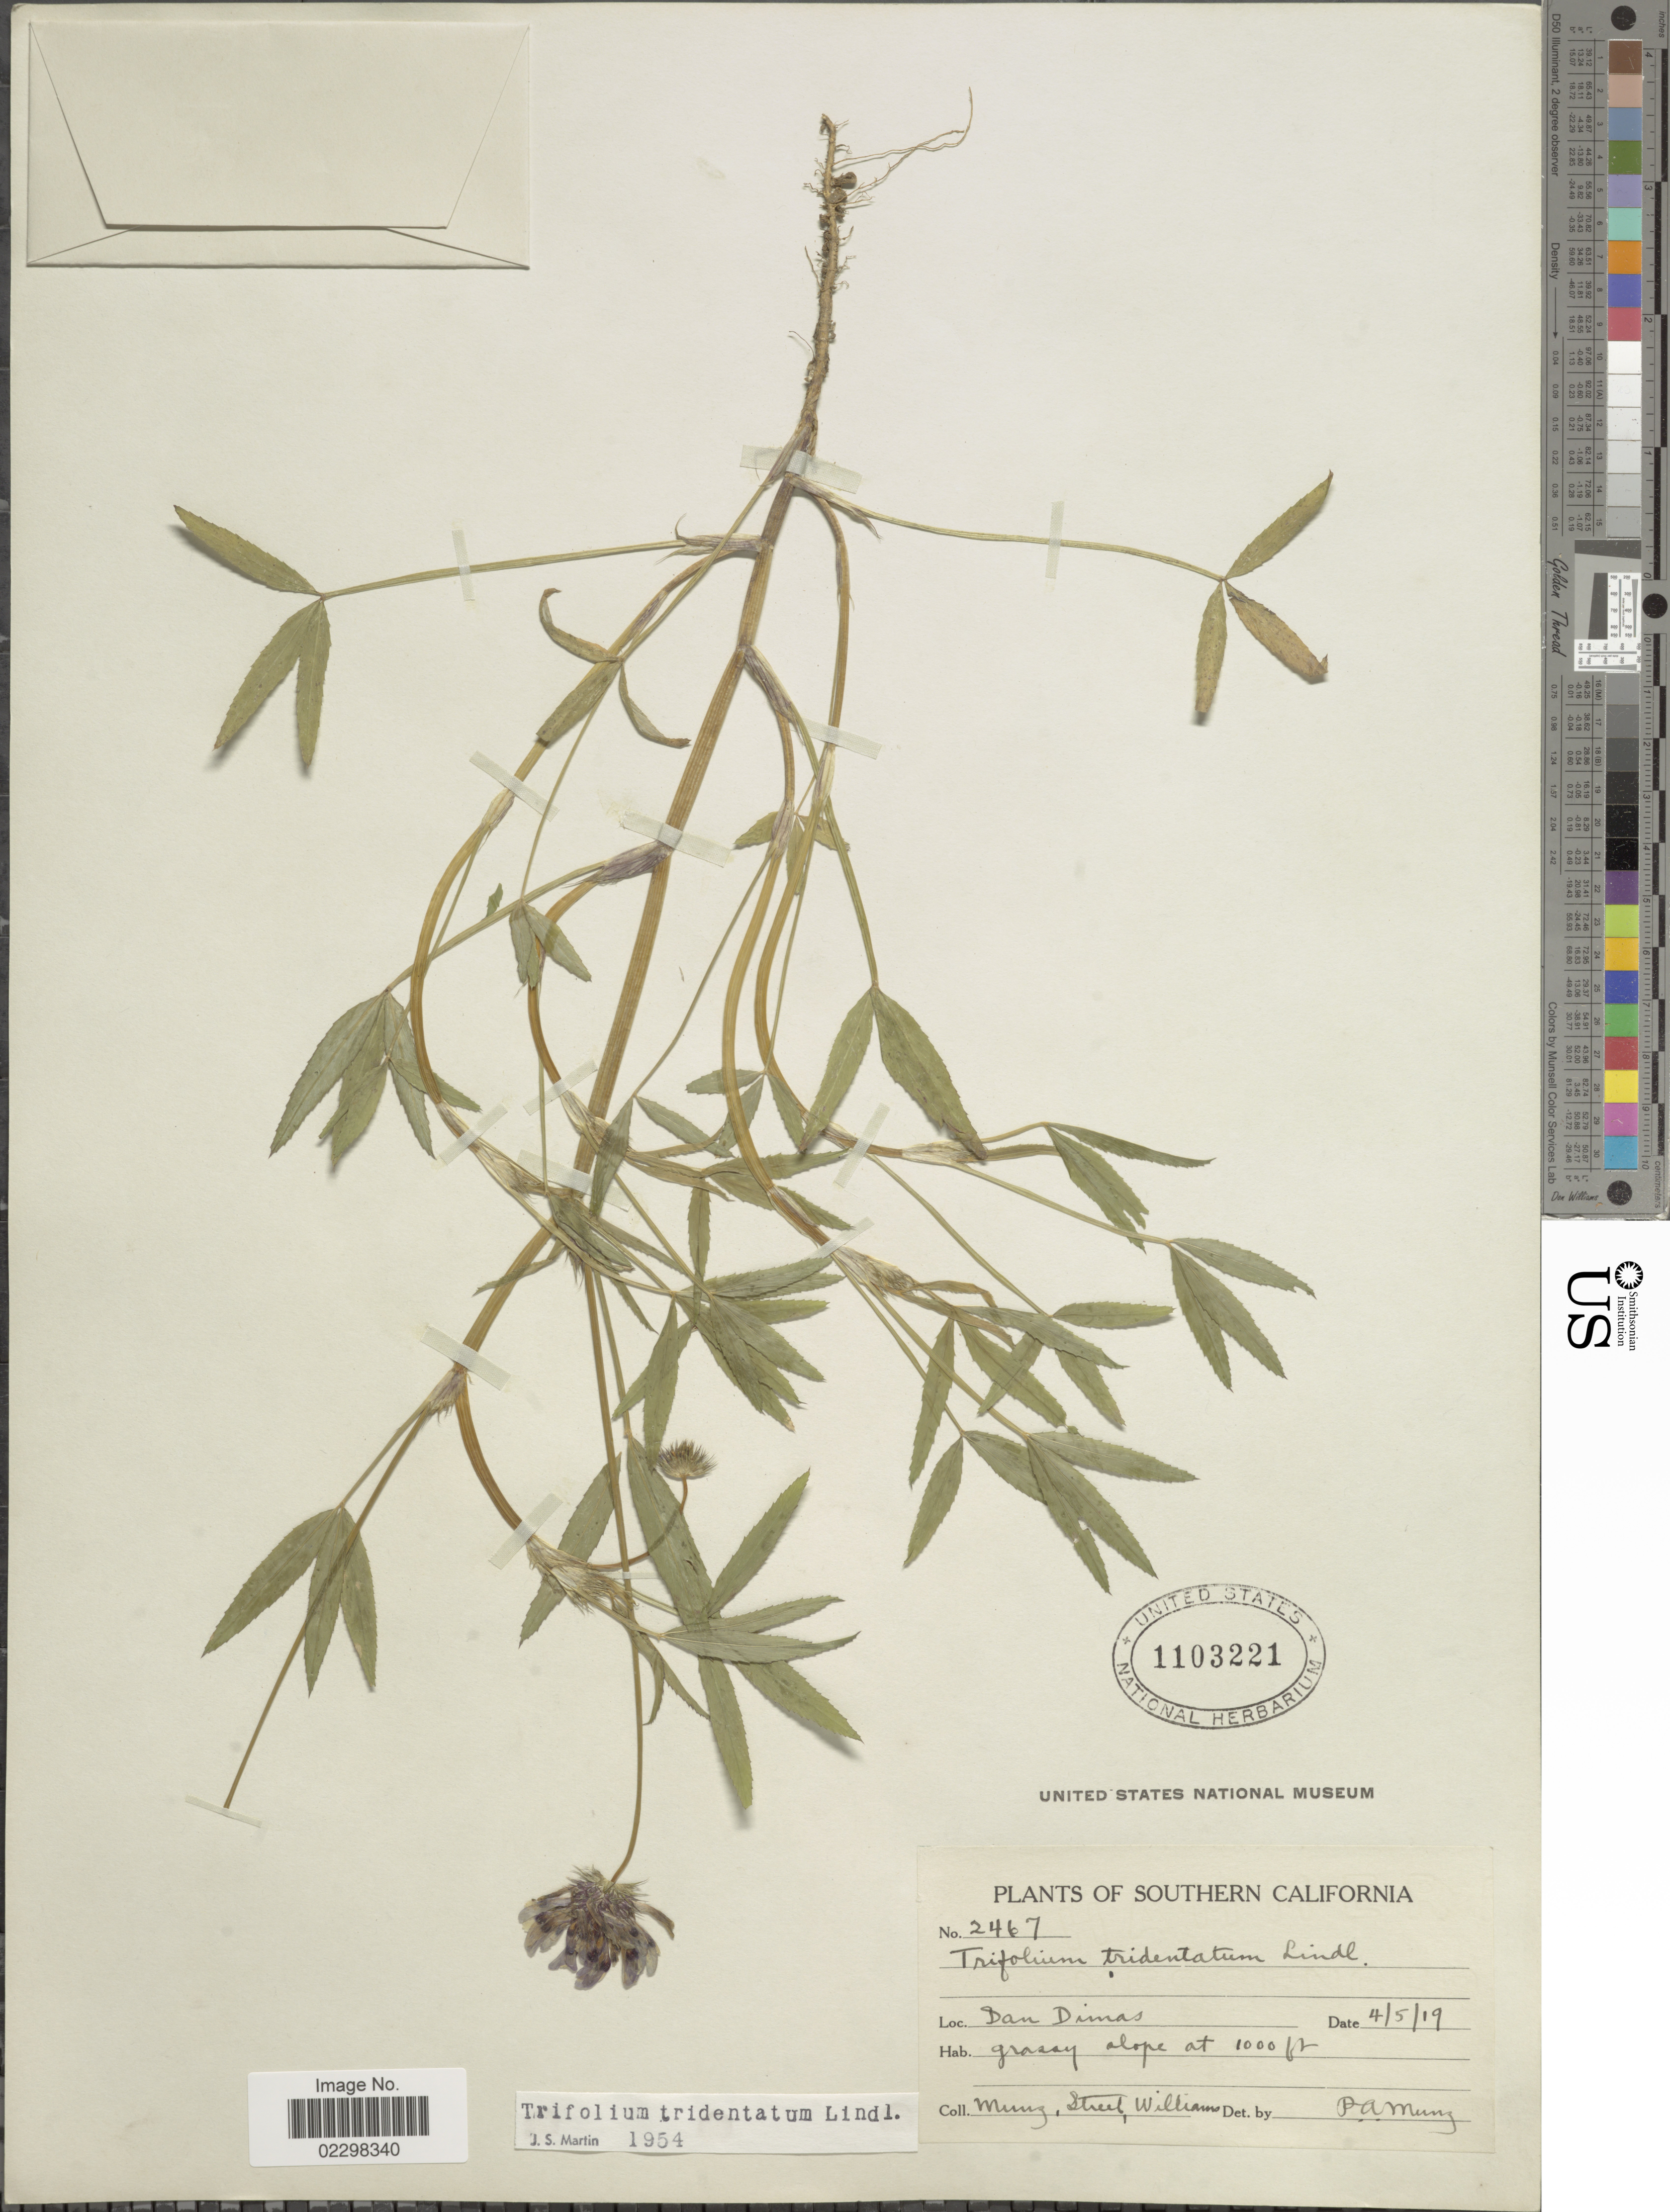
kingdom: Plantae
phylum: Tracheophyta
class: Magnoliopsida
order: Fabales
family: Fabaceae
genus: Trifolium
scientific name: Trifolium tridentatum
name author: Lindl.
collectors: -. Munz, -. Street & -- Williams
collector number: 2467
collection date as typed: Transcribed d/m/y: 5/4/19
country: United States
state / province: California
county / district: Los Angeles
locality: Southern California. San Dimas.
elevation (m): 305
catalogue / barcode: US 1103221